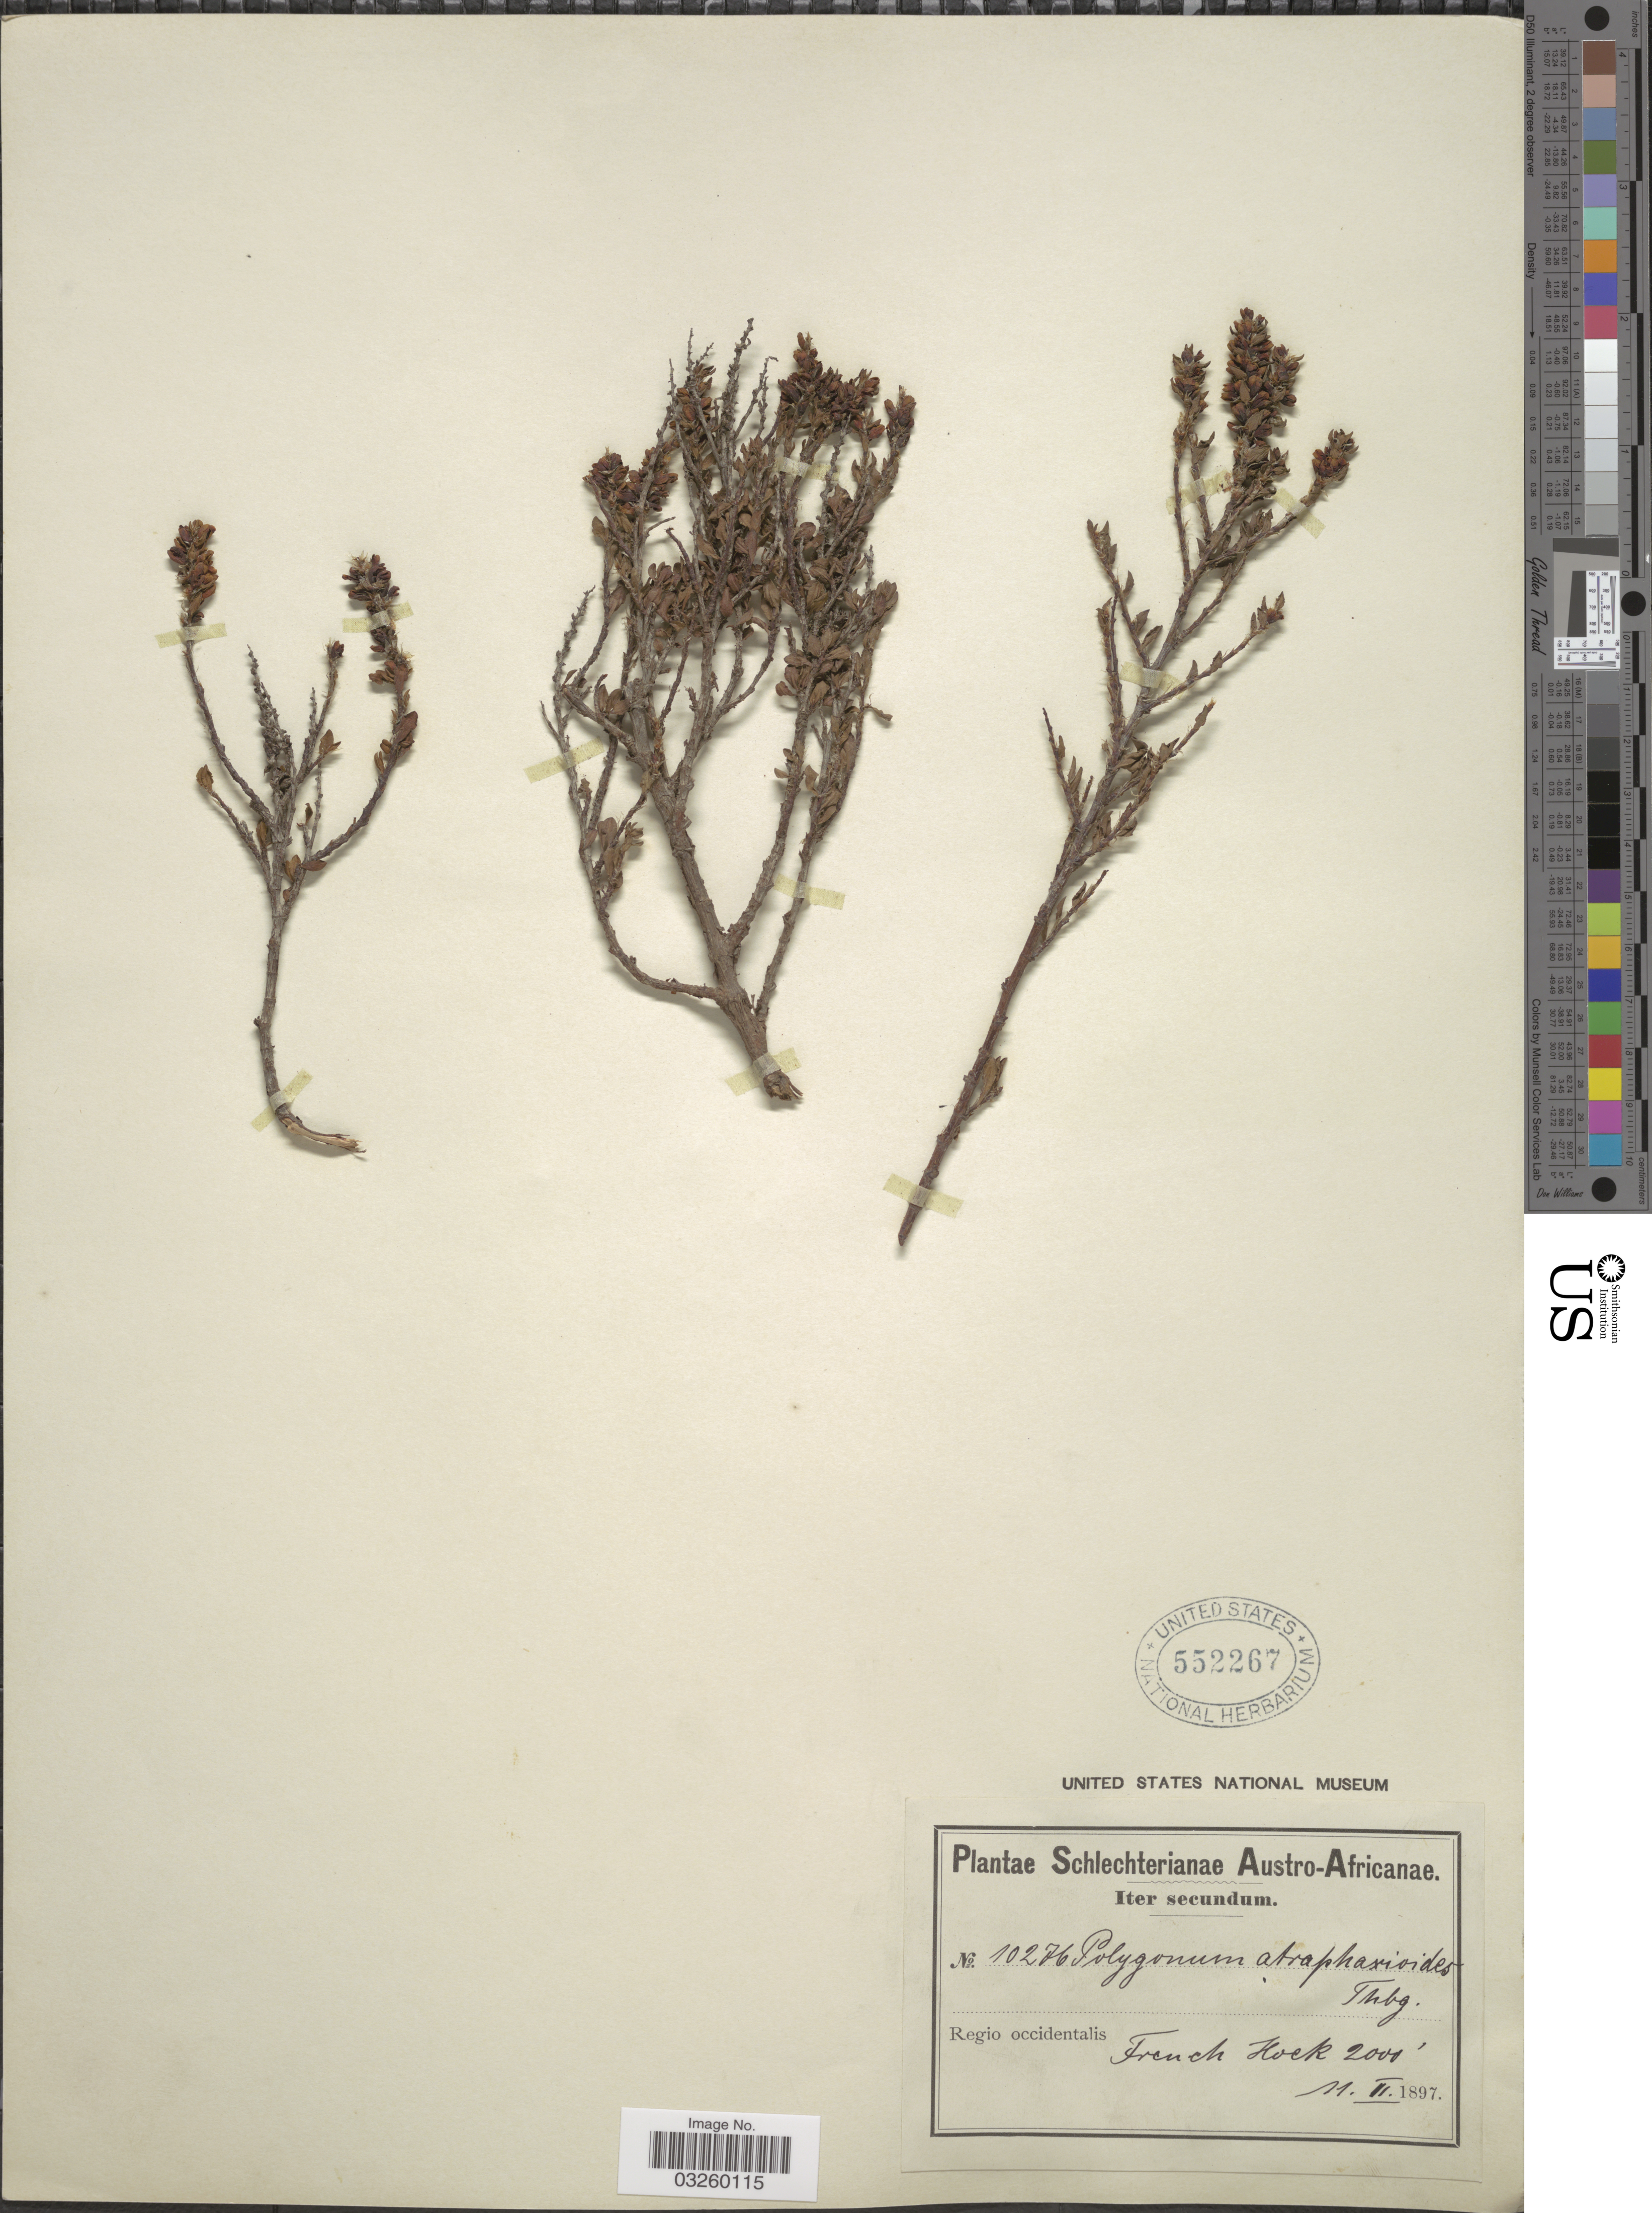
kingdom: Plantae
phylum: Tracheophyta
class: Magnoliopsida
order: Caryophyllales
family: Polygonaceae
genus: Atraphaxis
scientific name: Atraphaxis undulata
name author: L.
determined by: Strong, Mark T., (BOT), Smithsonian Institution - National Museum of Natural History (UNITED STATES)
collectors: Schlechter, --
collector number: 10276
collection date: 1897-02-11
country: South Africa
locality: Austro-Africanae. Regio Occidentalis. French Hoek.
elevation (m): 610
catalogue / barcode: US 552267